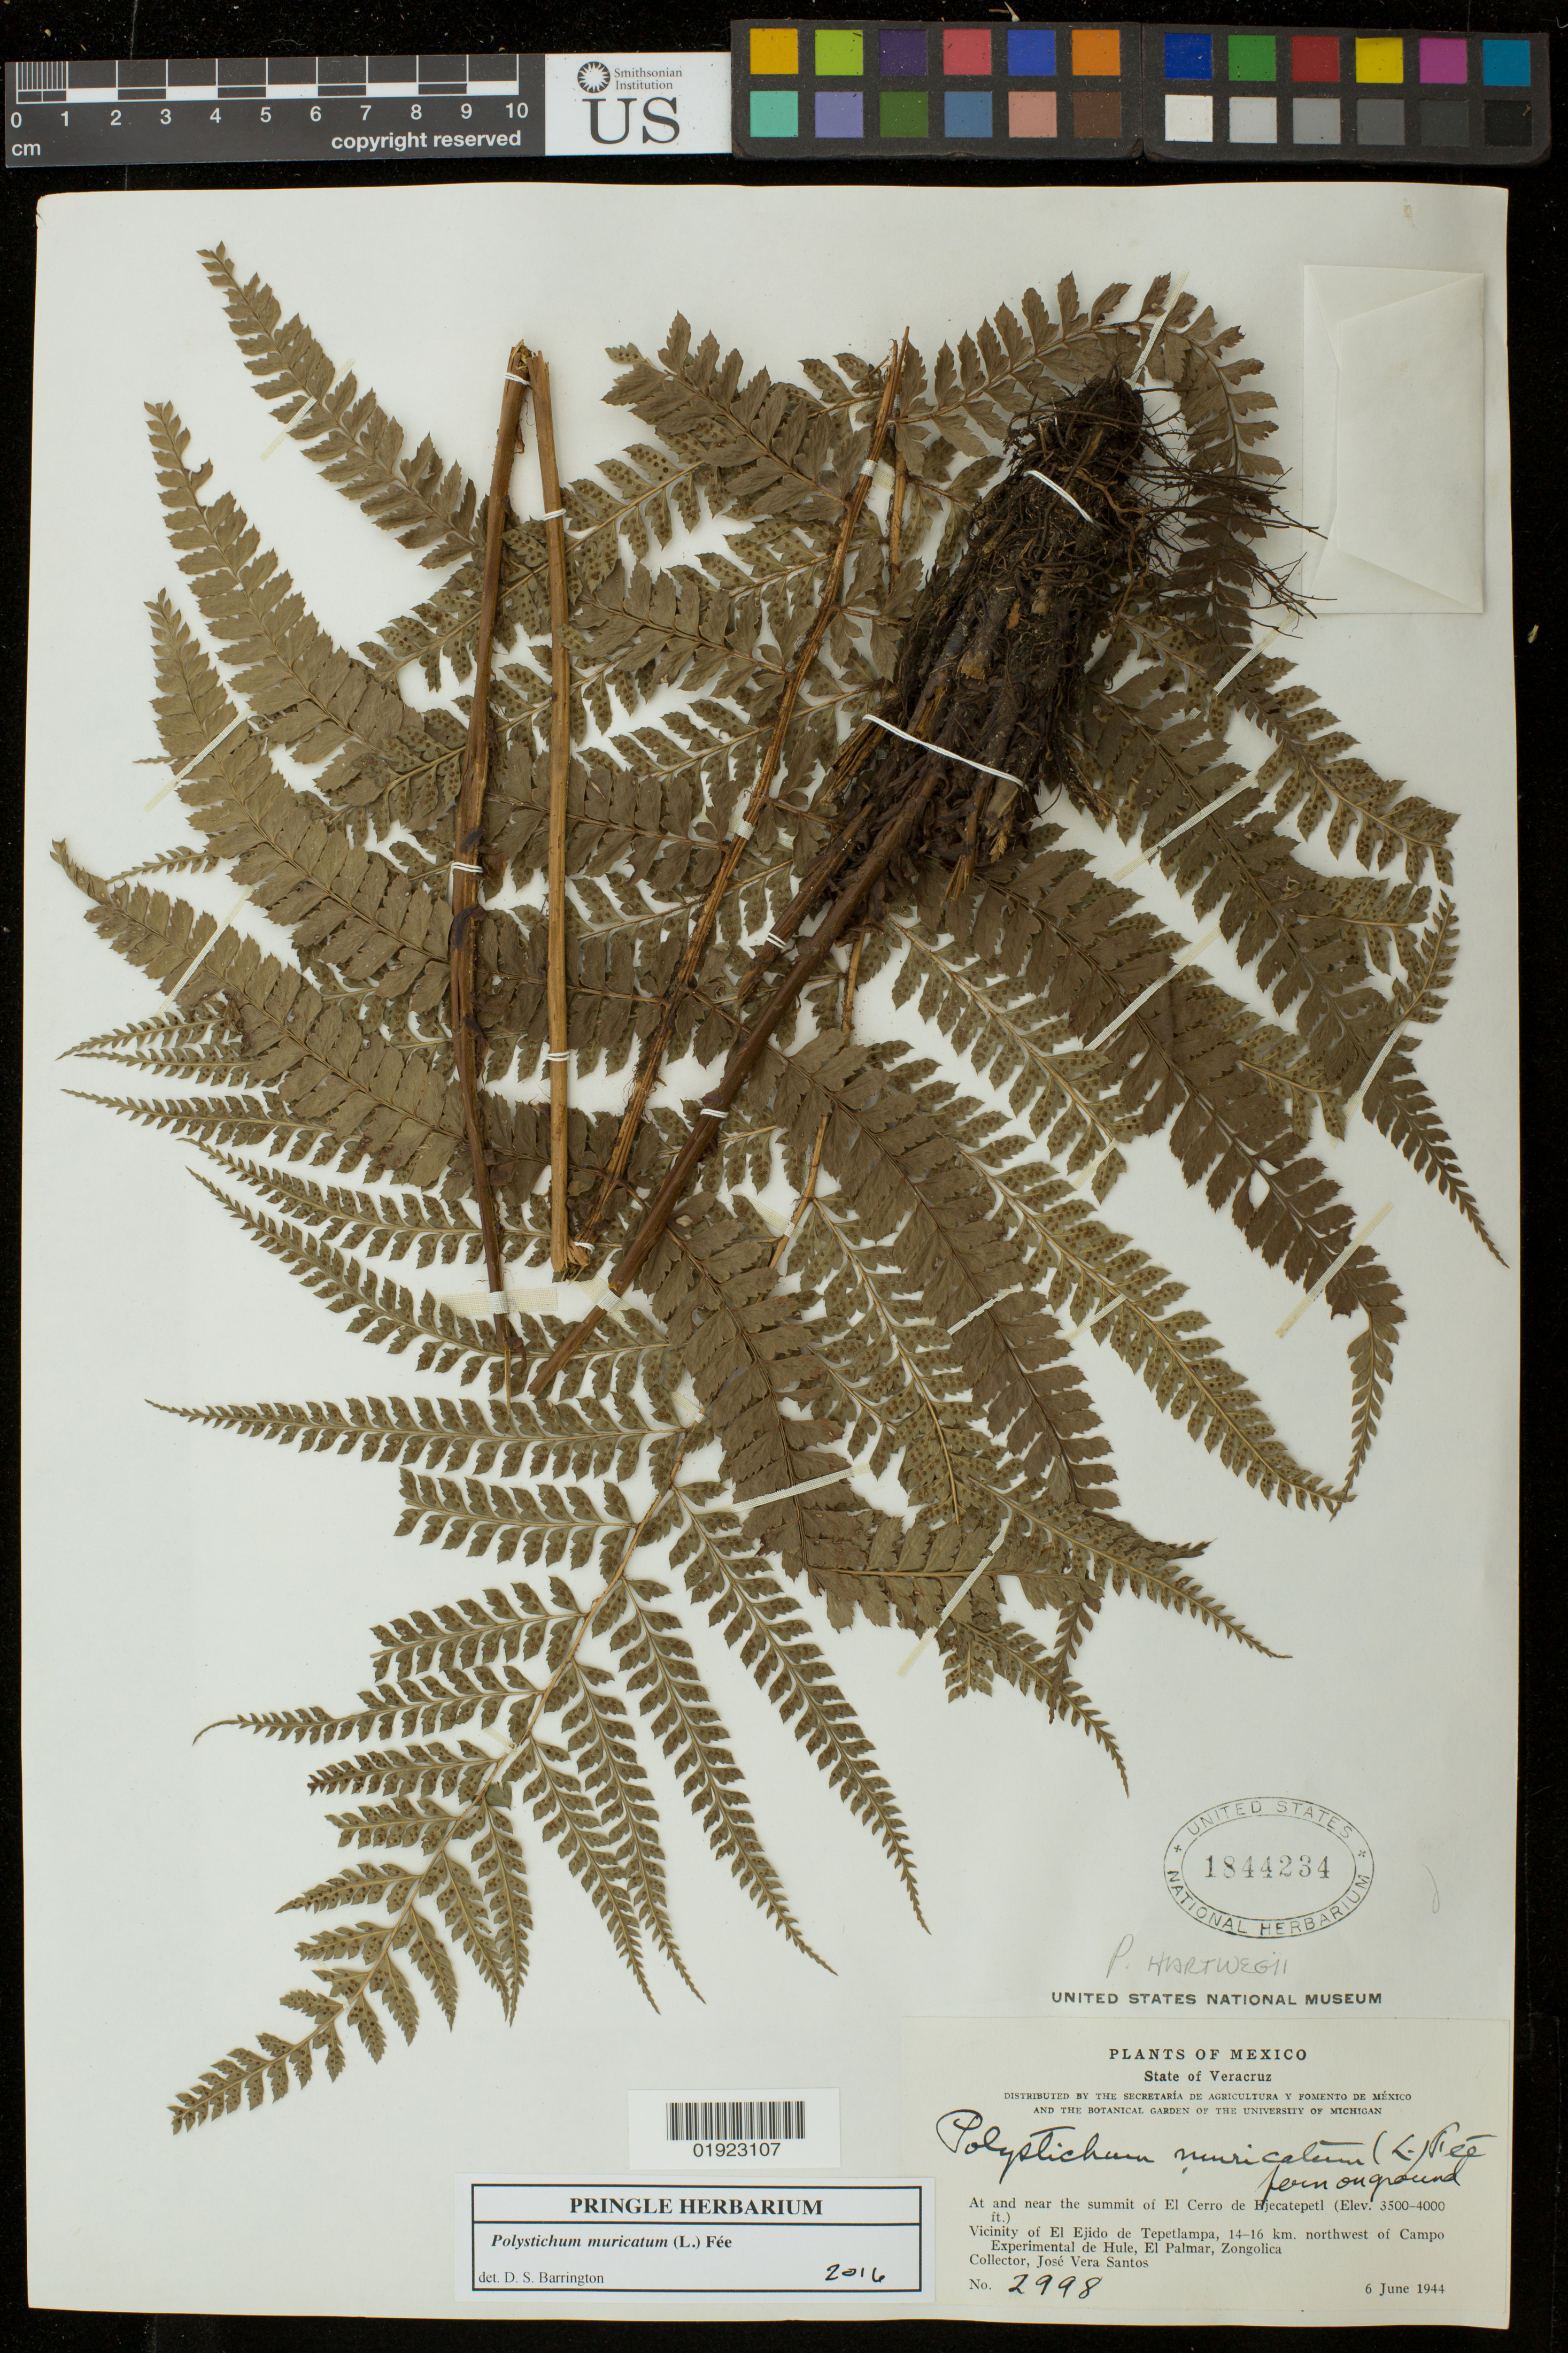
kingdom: Plantae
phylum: Tracheophyta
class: Polypodiopsida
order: Polypodiales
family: Dryopteridaceae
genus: Polystichum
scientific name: Polystichum muricatum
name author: (L.) Fée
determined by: Barrington, D. S., Curator (VT), University of Vermont (UNITED STATES)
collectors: J. Vera Santos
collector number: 2998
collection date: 1944-06-06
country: Mexico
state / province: Veracruz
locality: At and near the summit of El Cerro de Ejecatepetl. Vicinity of El Ejido de Tepetlampa, 14-16 km northwest of Campo Experimental de Hule, El Palmar, Zongolica.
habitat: On ground.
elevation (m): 1067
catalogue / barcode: US 1844234